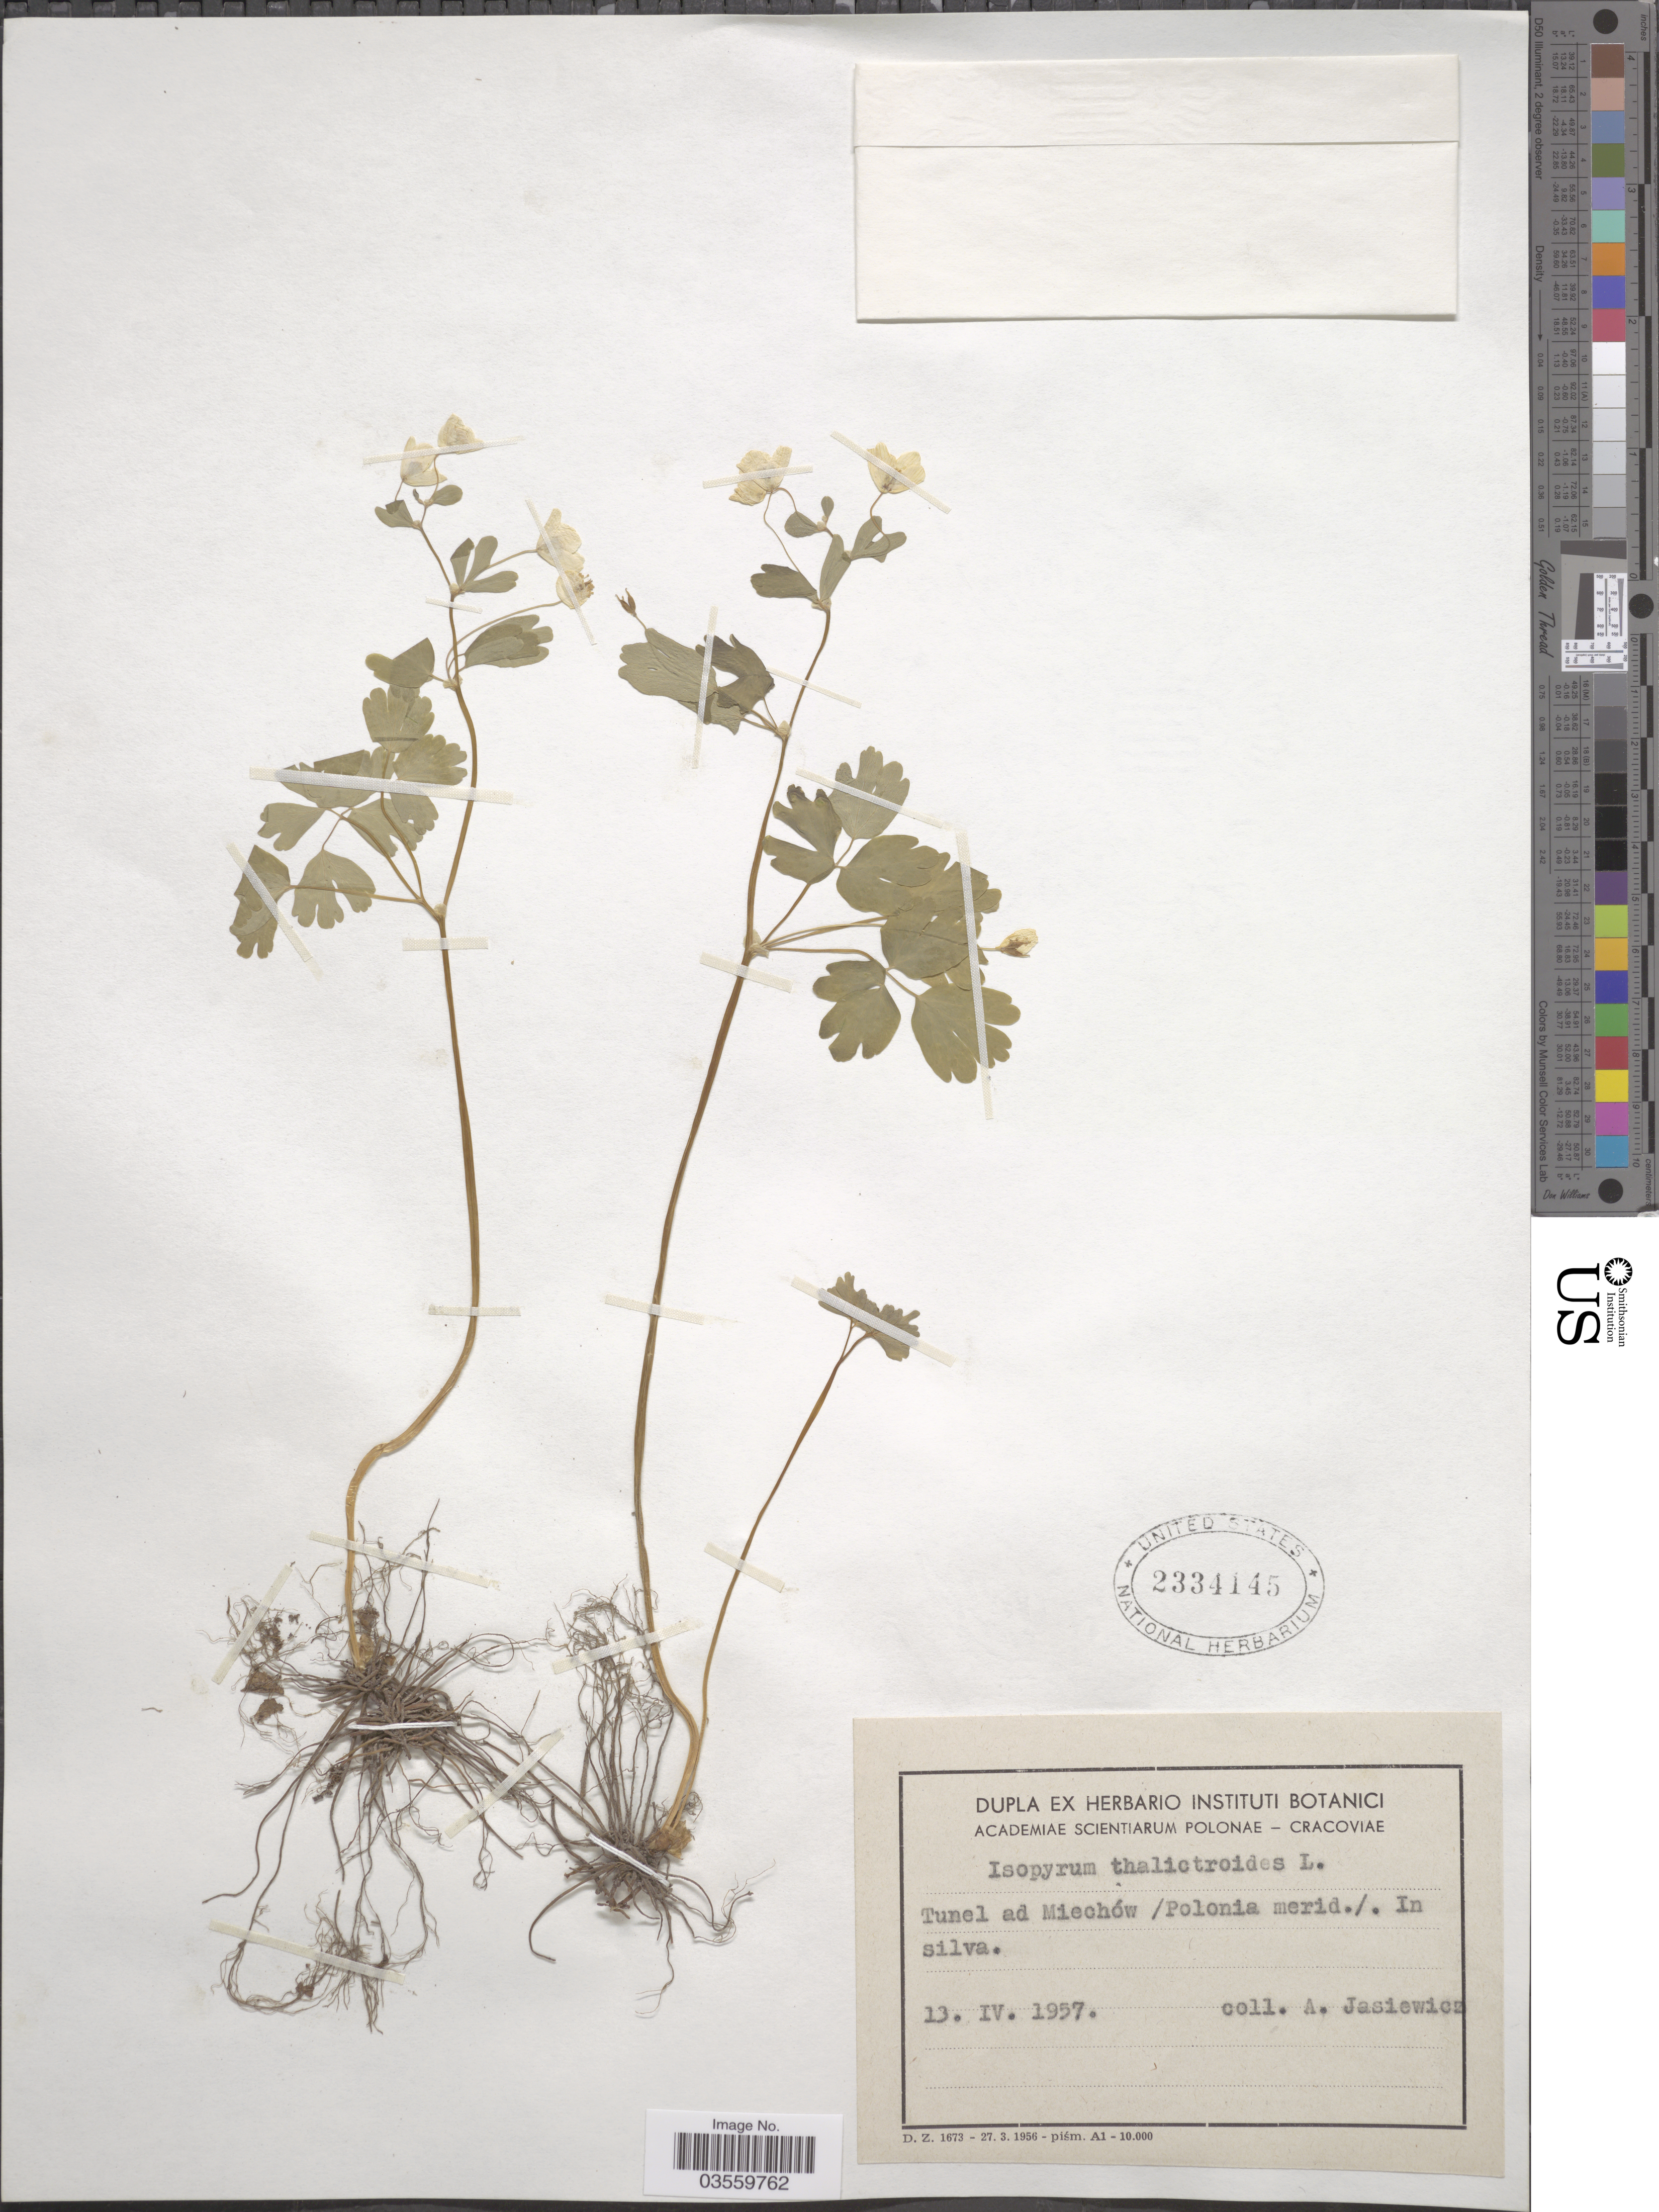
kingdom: Plantae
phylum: Tracheophyta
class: Magnoliopsida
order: Ranunculales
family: Ranunculaceae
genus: Isopyrum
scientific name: Isopyrum thalictroides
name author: L.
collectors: A. Jasiewicz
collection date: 1957-04-13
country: Poland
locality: Tunel ad Miechów /Polonia merid.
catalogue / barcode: US 2334145